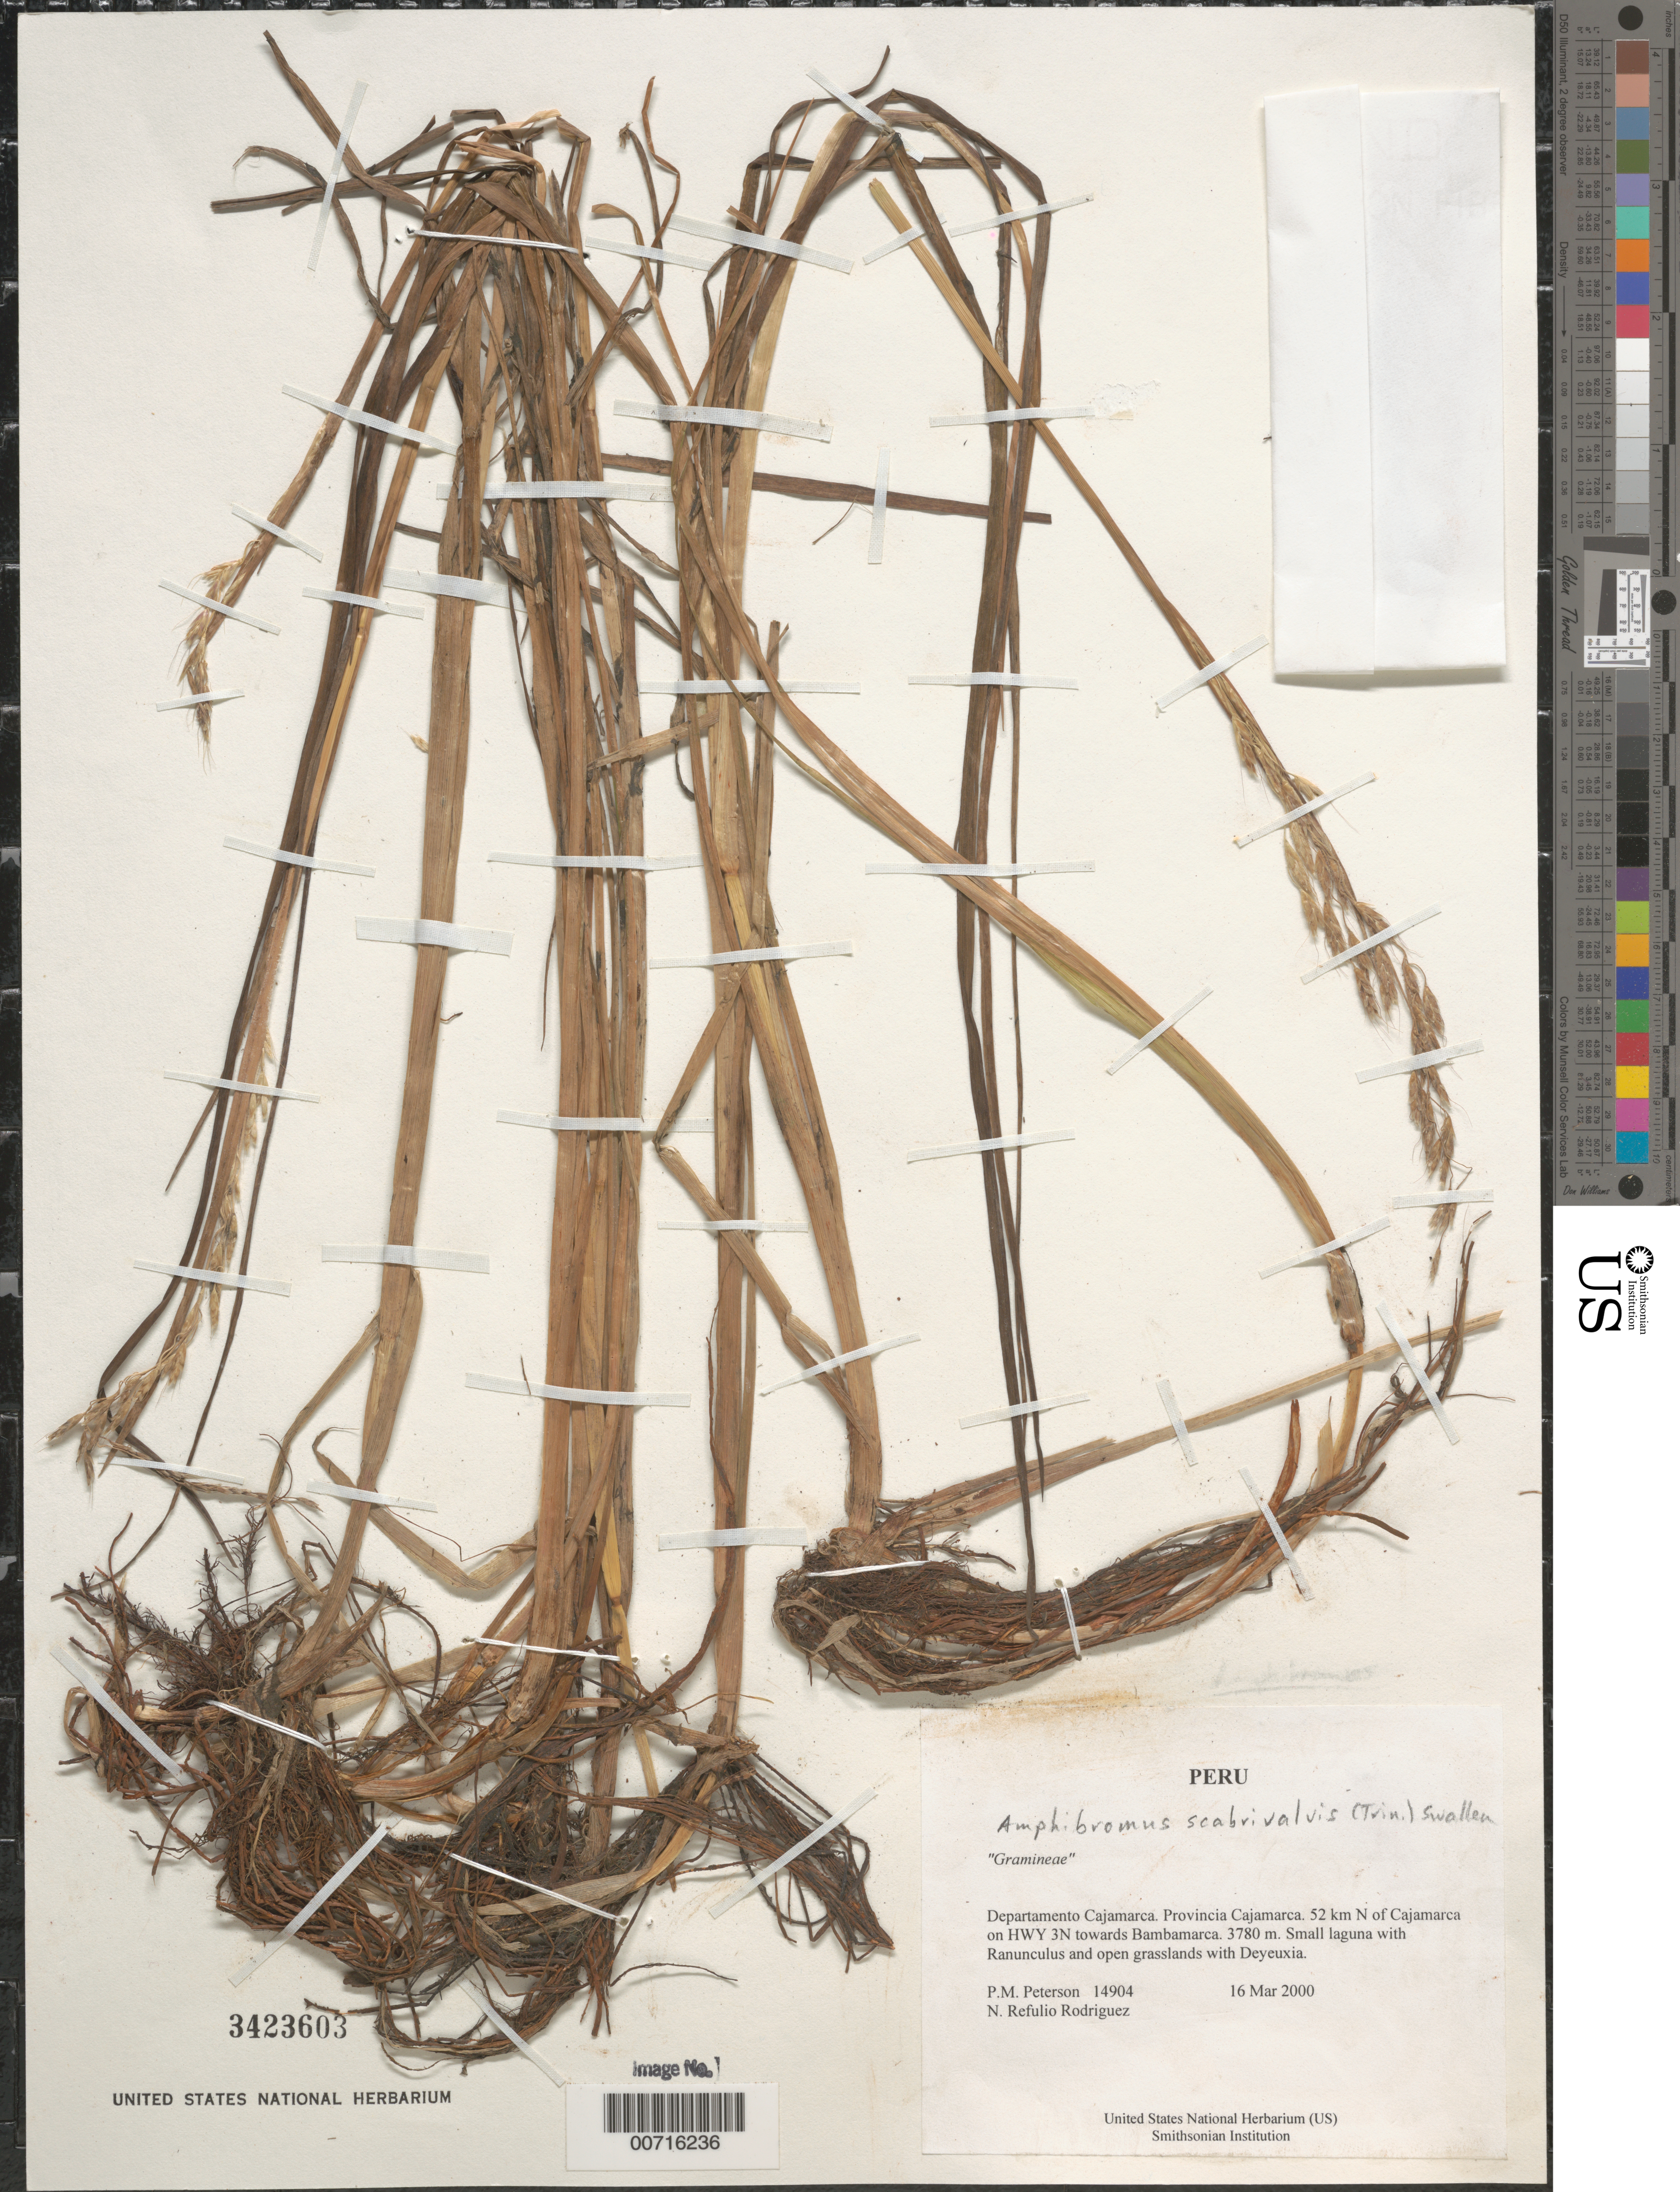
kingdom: Plantae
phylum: Tracheophyta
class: Liliopsida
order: Poales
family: Poaceae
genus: Amphibromus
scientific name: Amphibromus scabrivalvis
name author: (Trin.) Swallen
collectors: P. M. Peterson & N. Refulio-Rodríguez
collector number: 14904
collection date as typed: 16 Mar 2000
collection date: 2000-03-16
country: Peru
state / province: Cajamarca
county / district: Cajamarca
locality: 52 km N of Cajamarca on HWY 3N towards Bambamarca.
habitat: Small laguna with Ranunculus and open grasslands with Deyeuxia.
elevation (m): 3780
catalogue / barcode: US 3423603